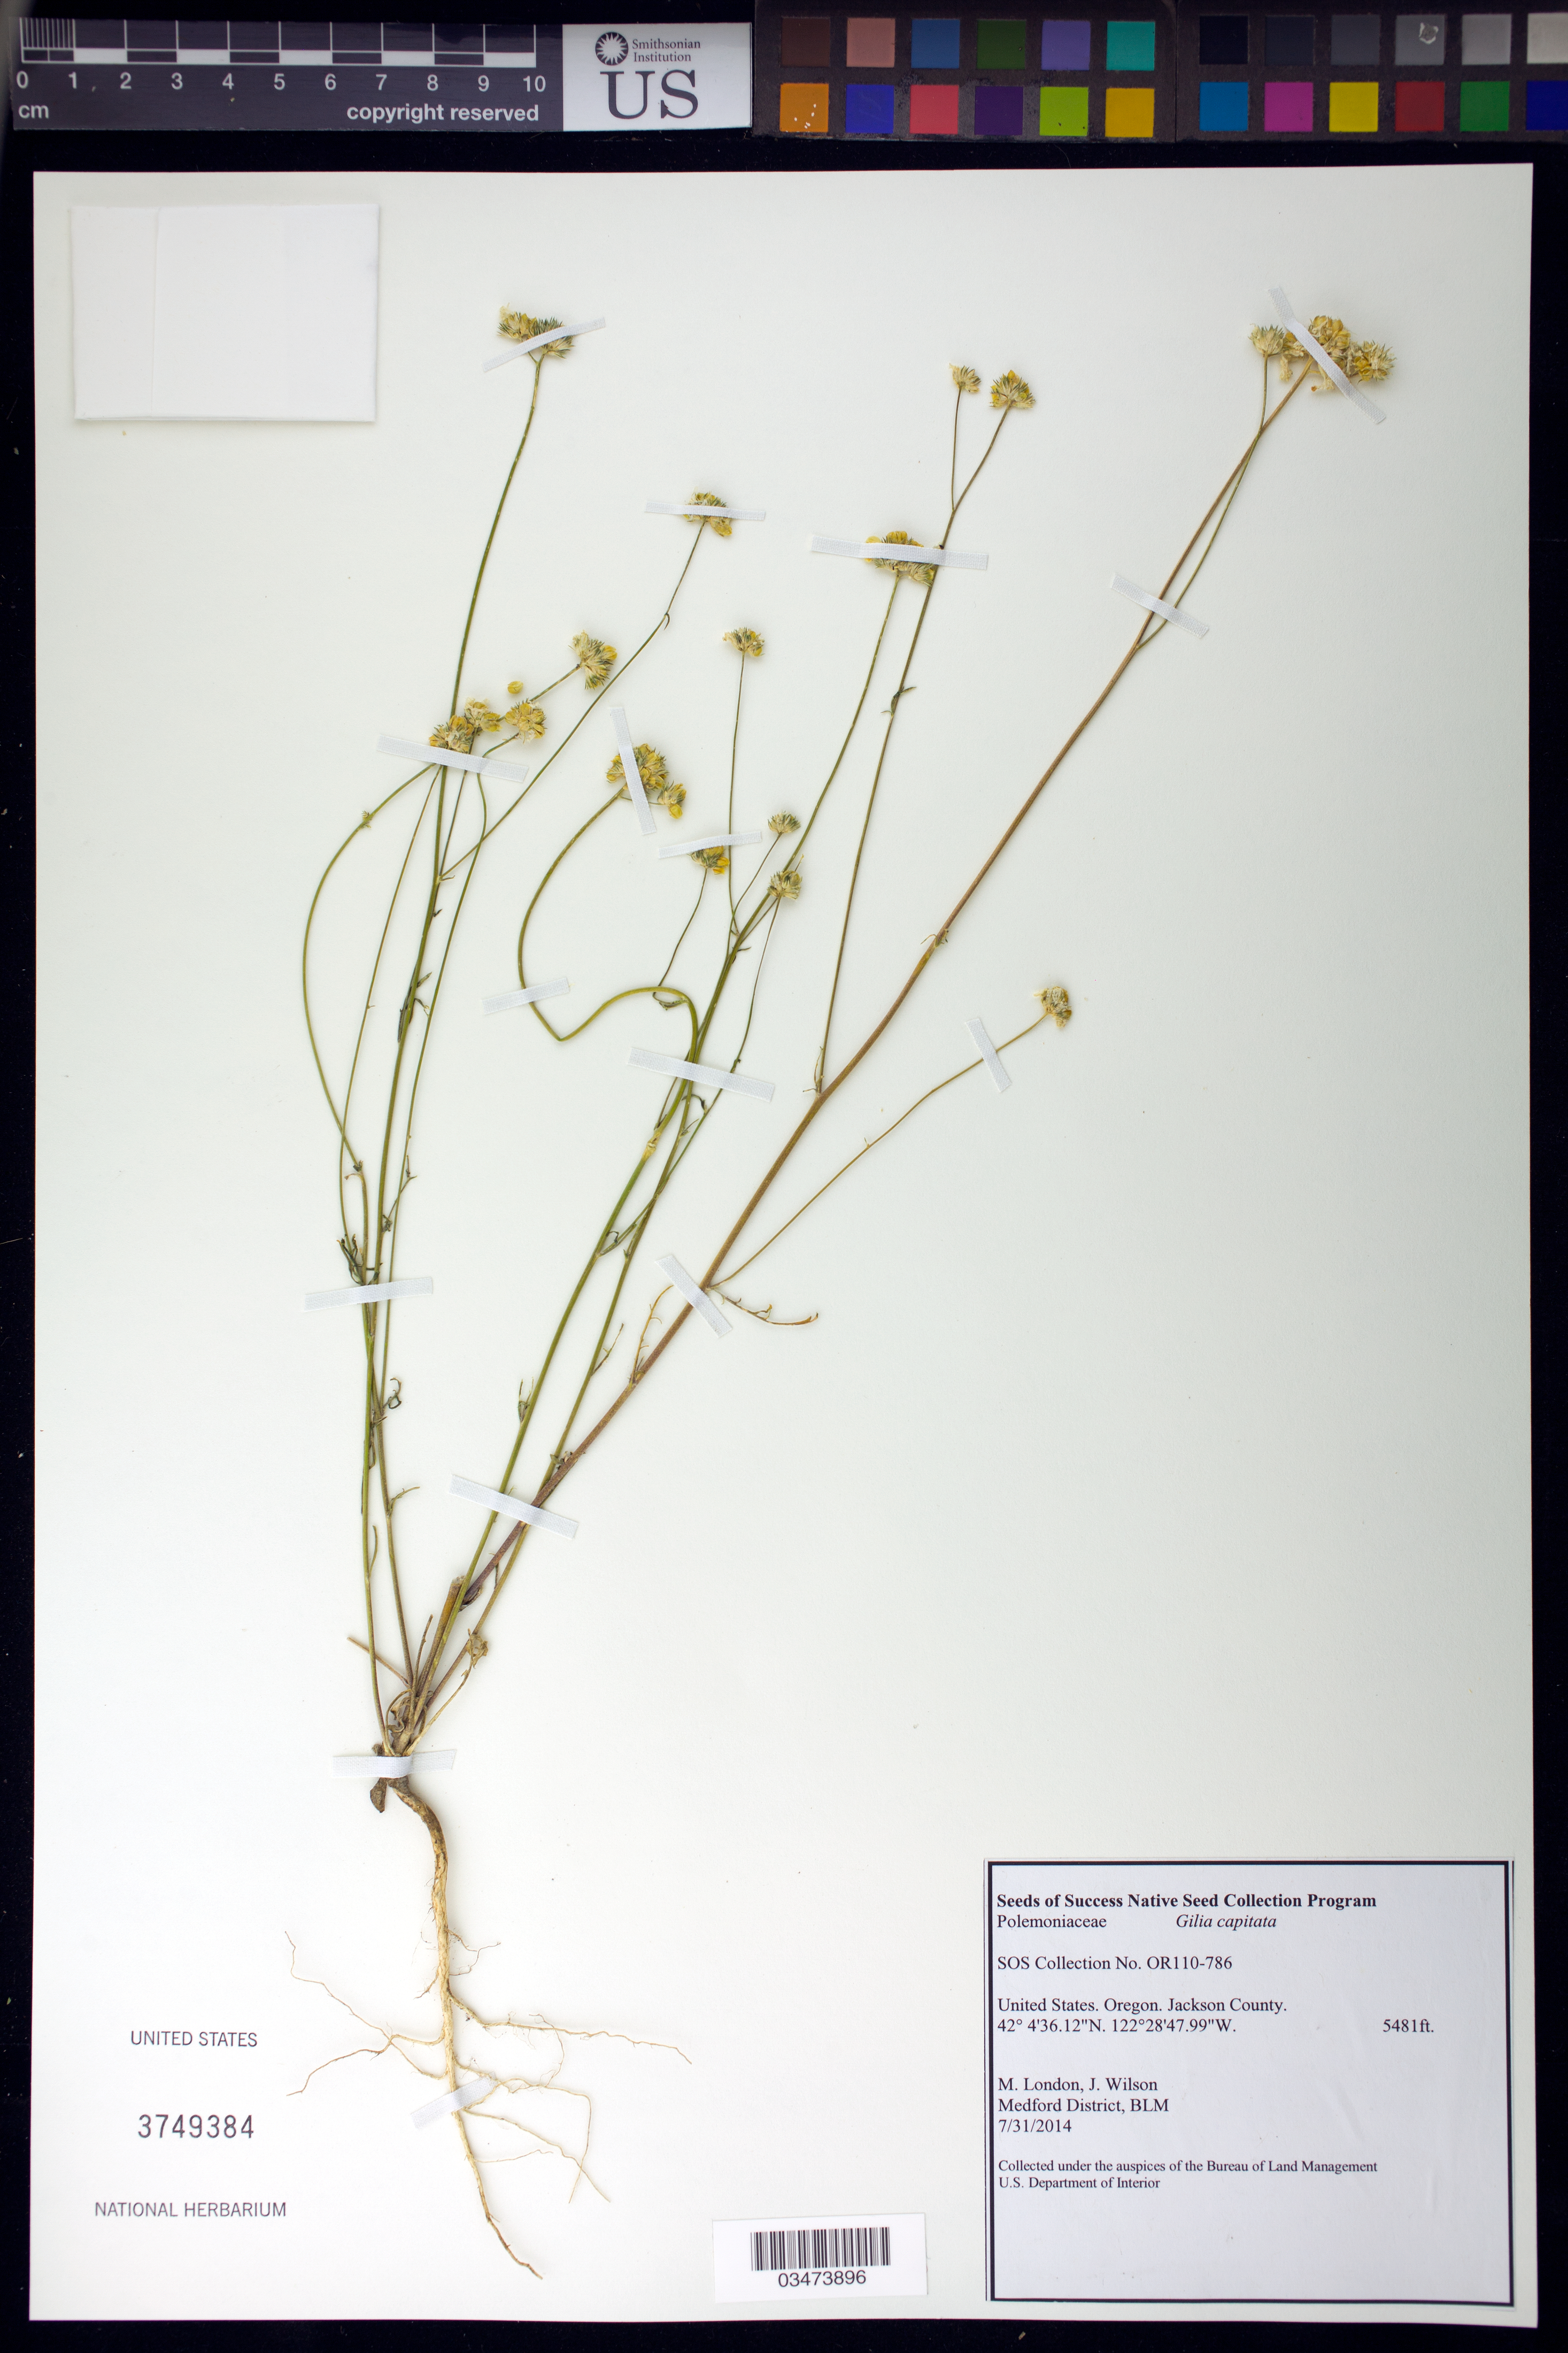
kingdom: Plantae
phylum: Tracheophyta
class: Magnoliopsida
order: Ericales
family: Polemoniaceae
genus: Gilia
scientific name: Gilia capitata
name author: Sims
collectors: M. London & J. Wilson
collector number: OR110-786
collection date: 2014-07-31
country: United States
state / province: Oregon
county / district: Jackson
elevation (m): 1671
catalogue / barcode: US 3749384